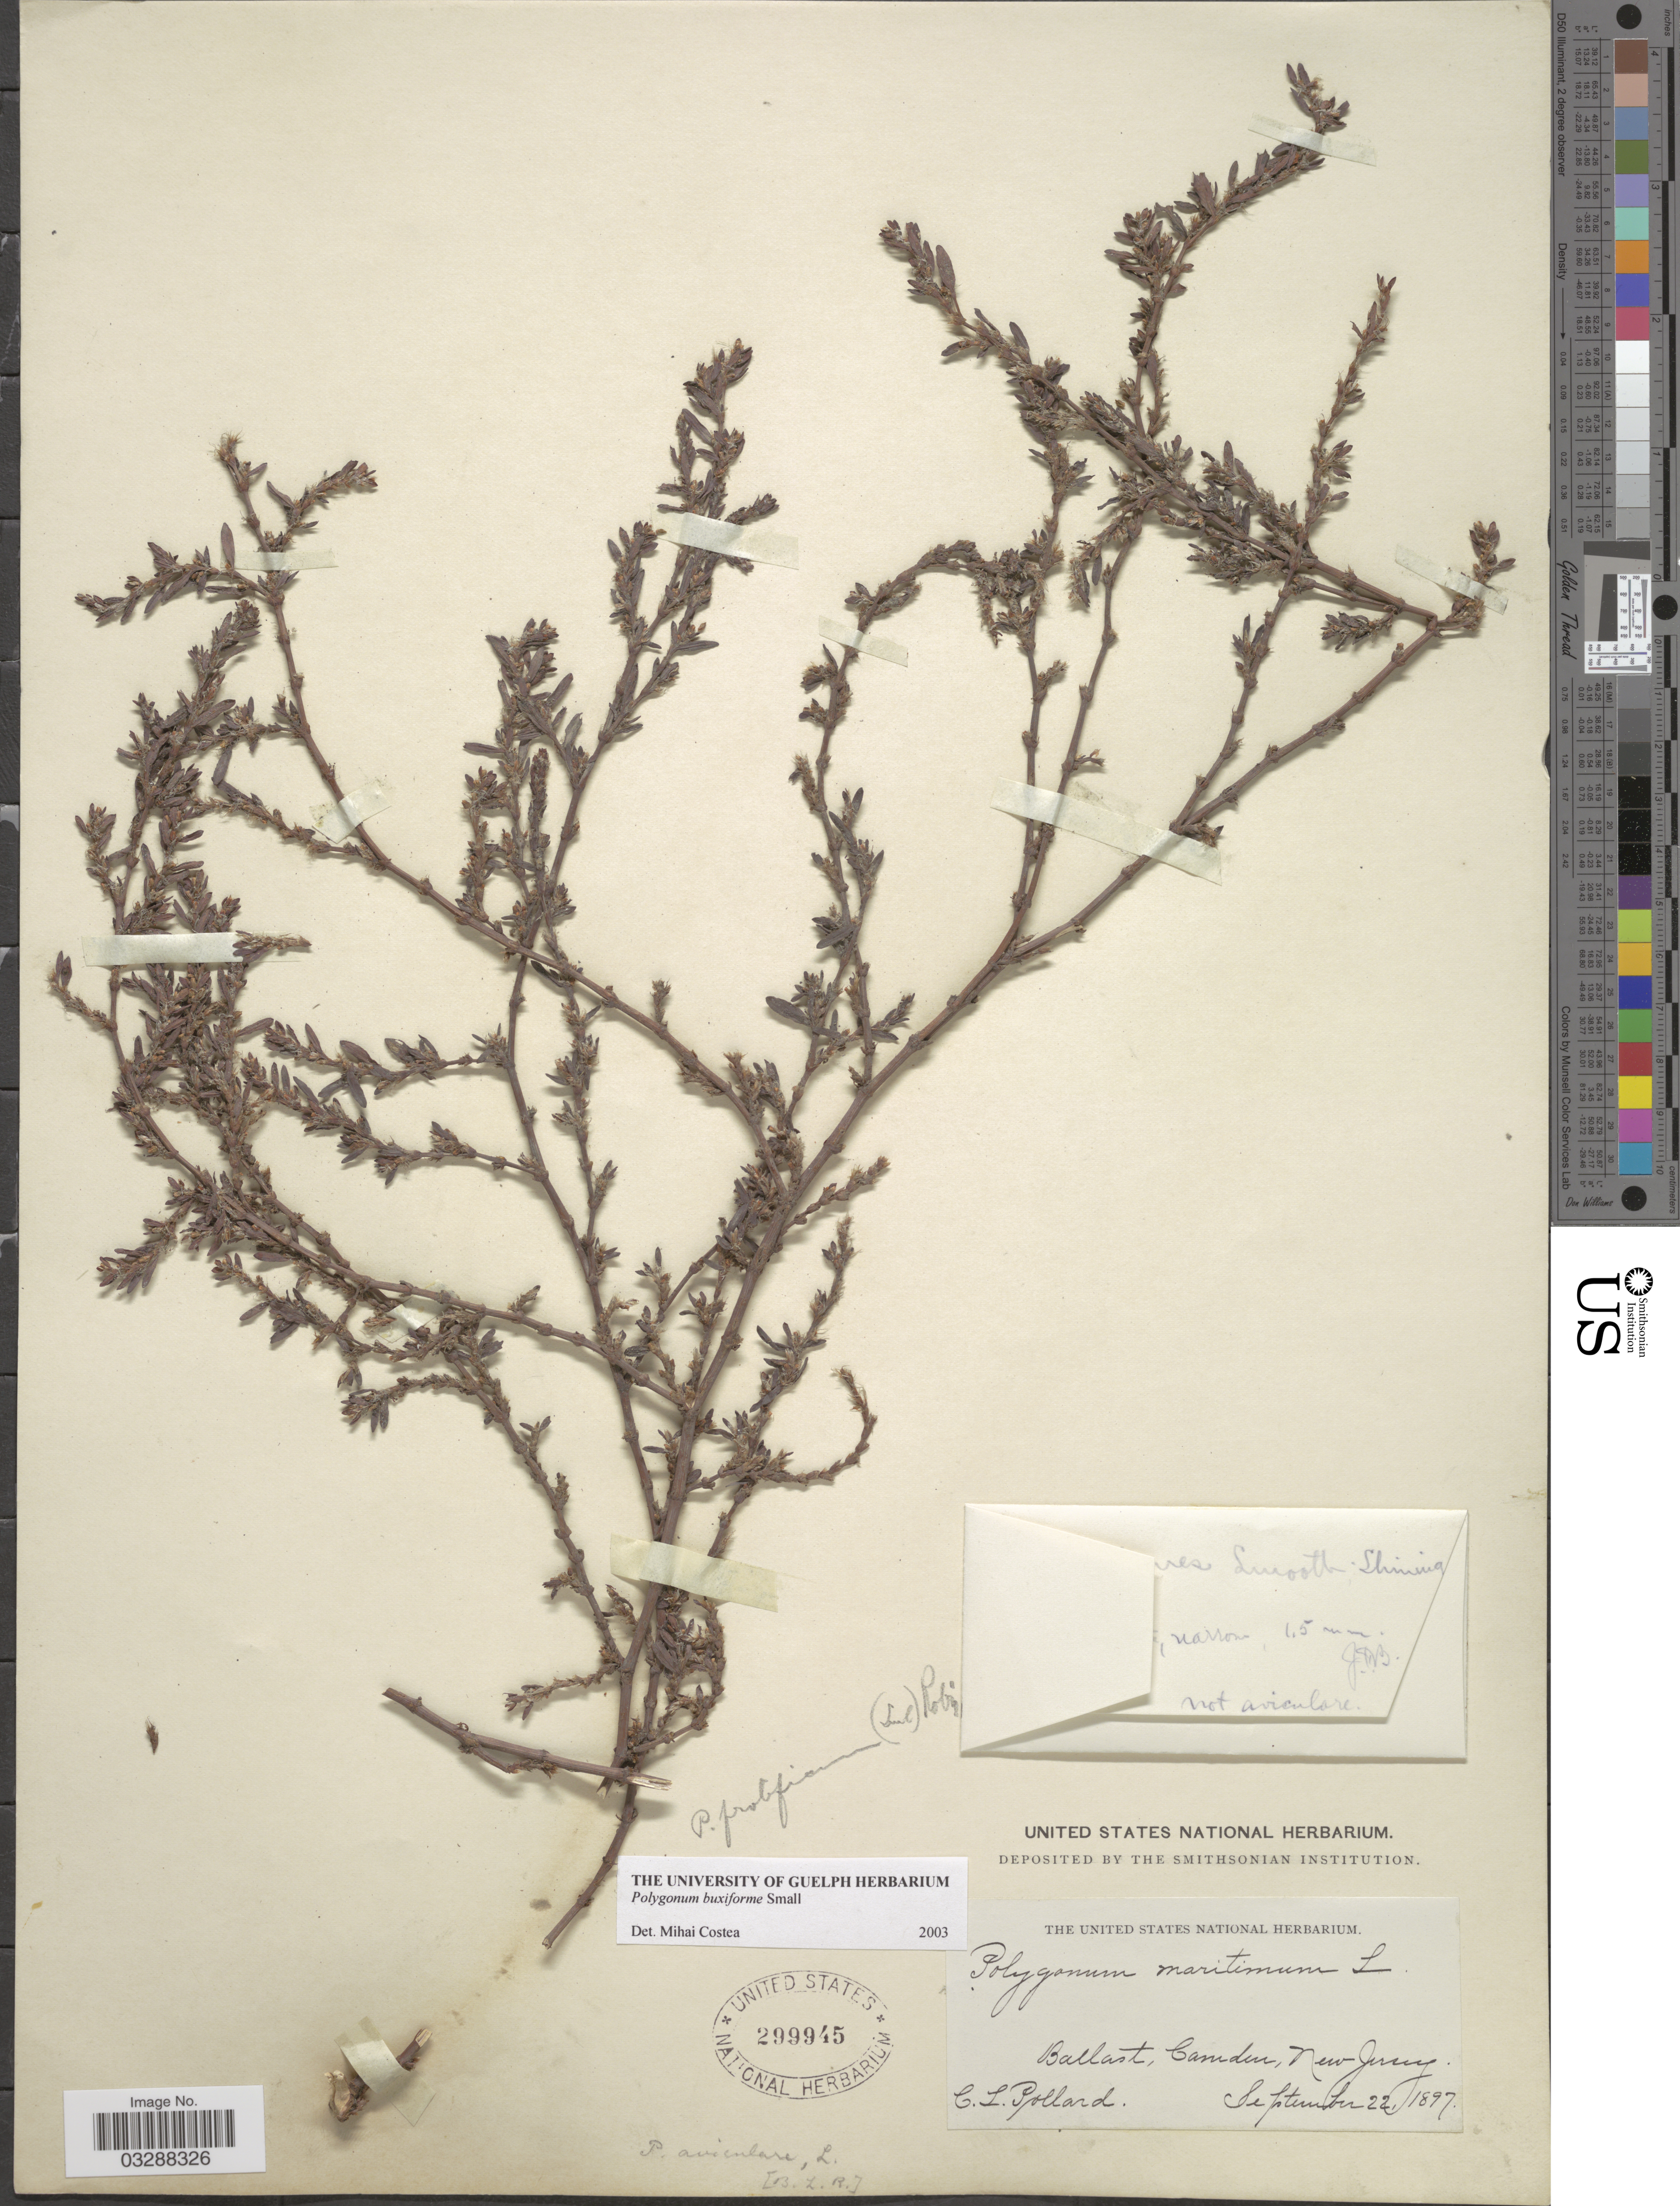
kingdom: Plantae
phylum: Tracheophyta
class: Magnoliopsida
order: Caryophyllales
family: Polygonaceae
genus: Polygonum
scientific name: Polygonum buxiforme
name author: Small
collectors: C. L. Pollard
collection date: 1897-09-22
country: United States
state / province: New Jersey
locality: Ballast, Camden.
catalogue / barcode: US 299945